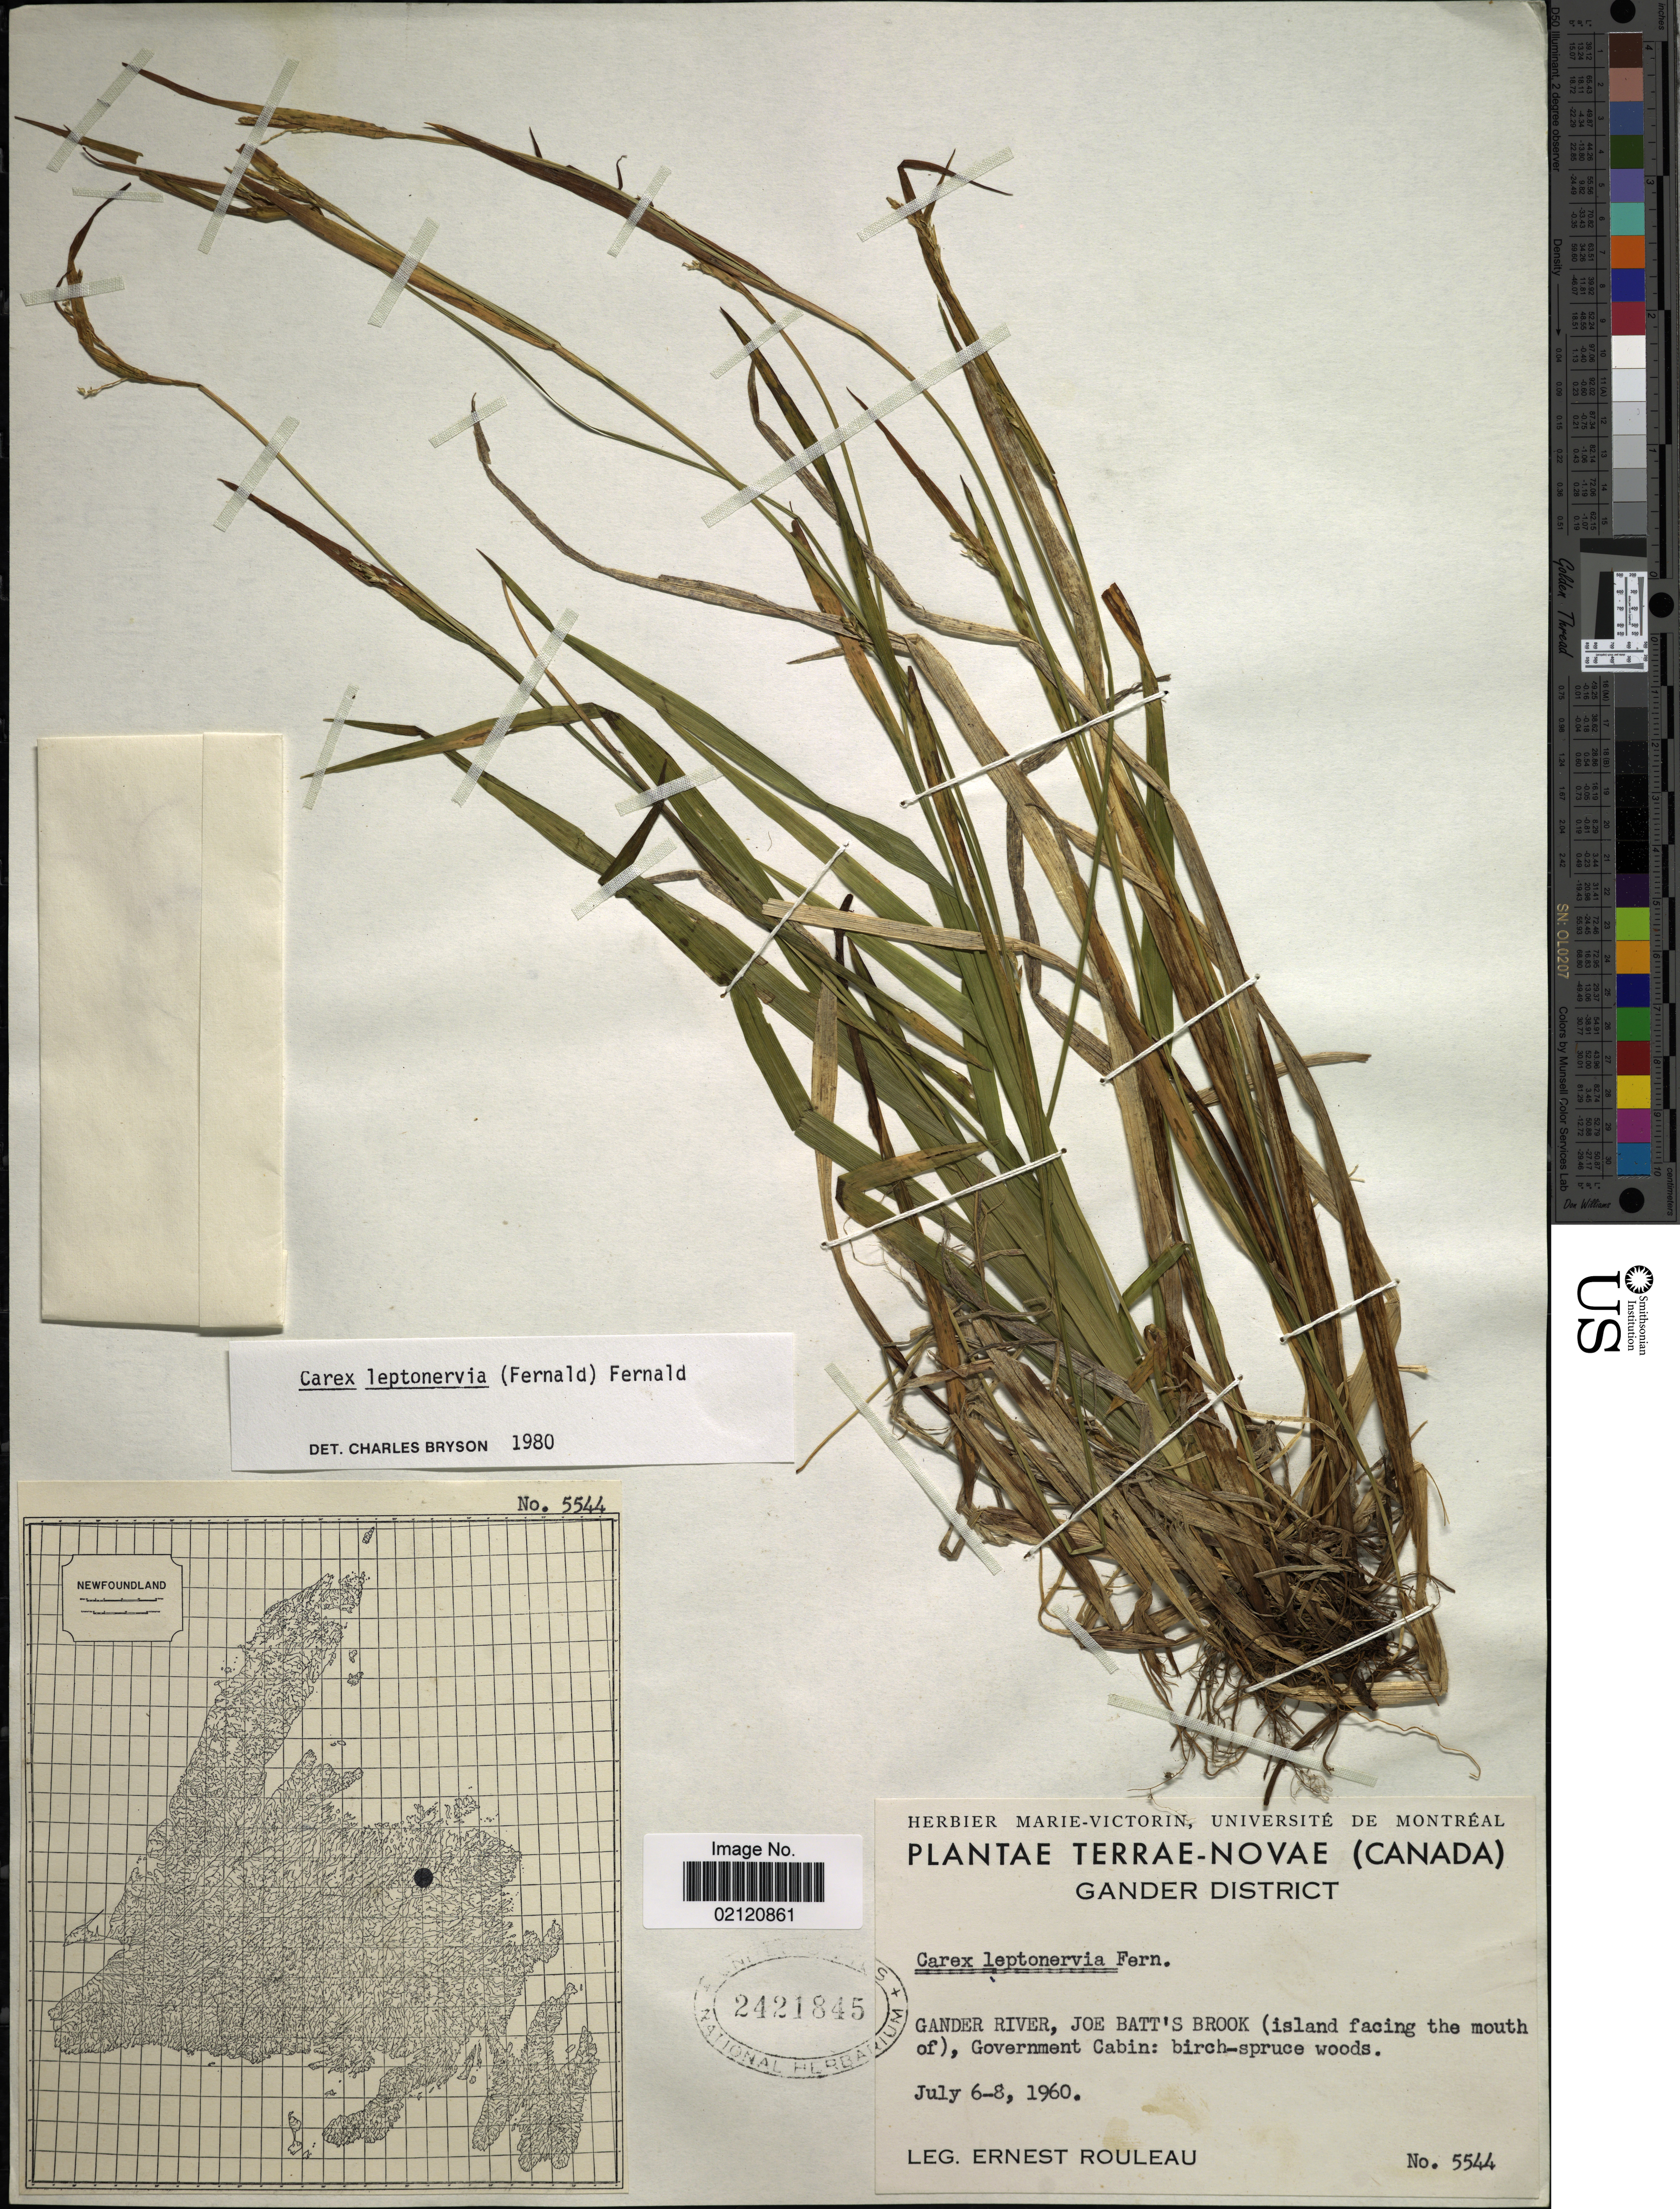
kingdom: Plantae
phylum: Tracheophyta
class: Liliopsida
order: Poales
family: Cyperaceae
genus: Carex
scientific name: Carex leptonervia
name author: (Fernald) Fernald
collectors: E. Rouleau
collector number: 5544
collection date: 1960-07-06/1960-07-08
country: Canada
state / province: Newfoundland and Labrador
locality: Terrae-Novae, Gander District, Gander River, Joe Batt's Brook (island facing the mouth of), Government Cabin: birch spruce woods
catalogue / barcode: US 2421845